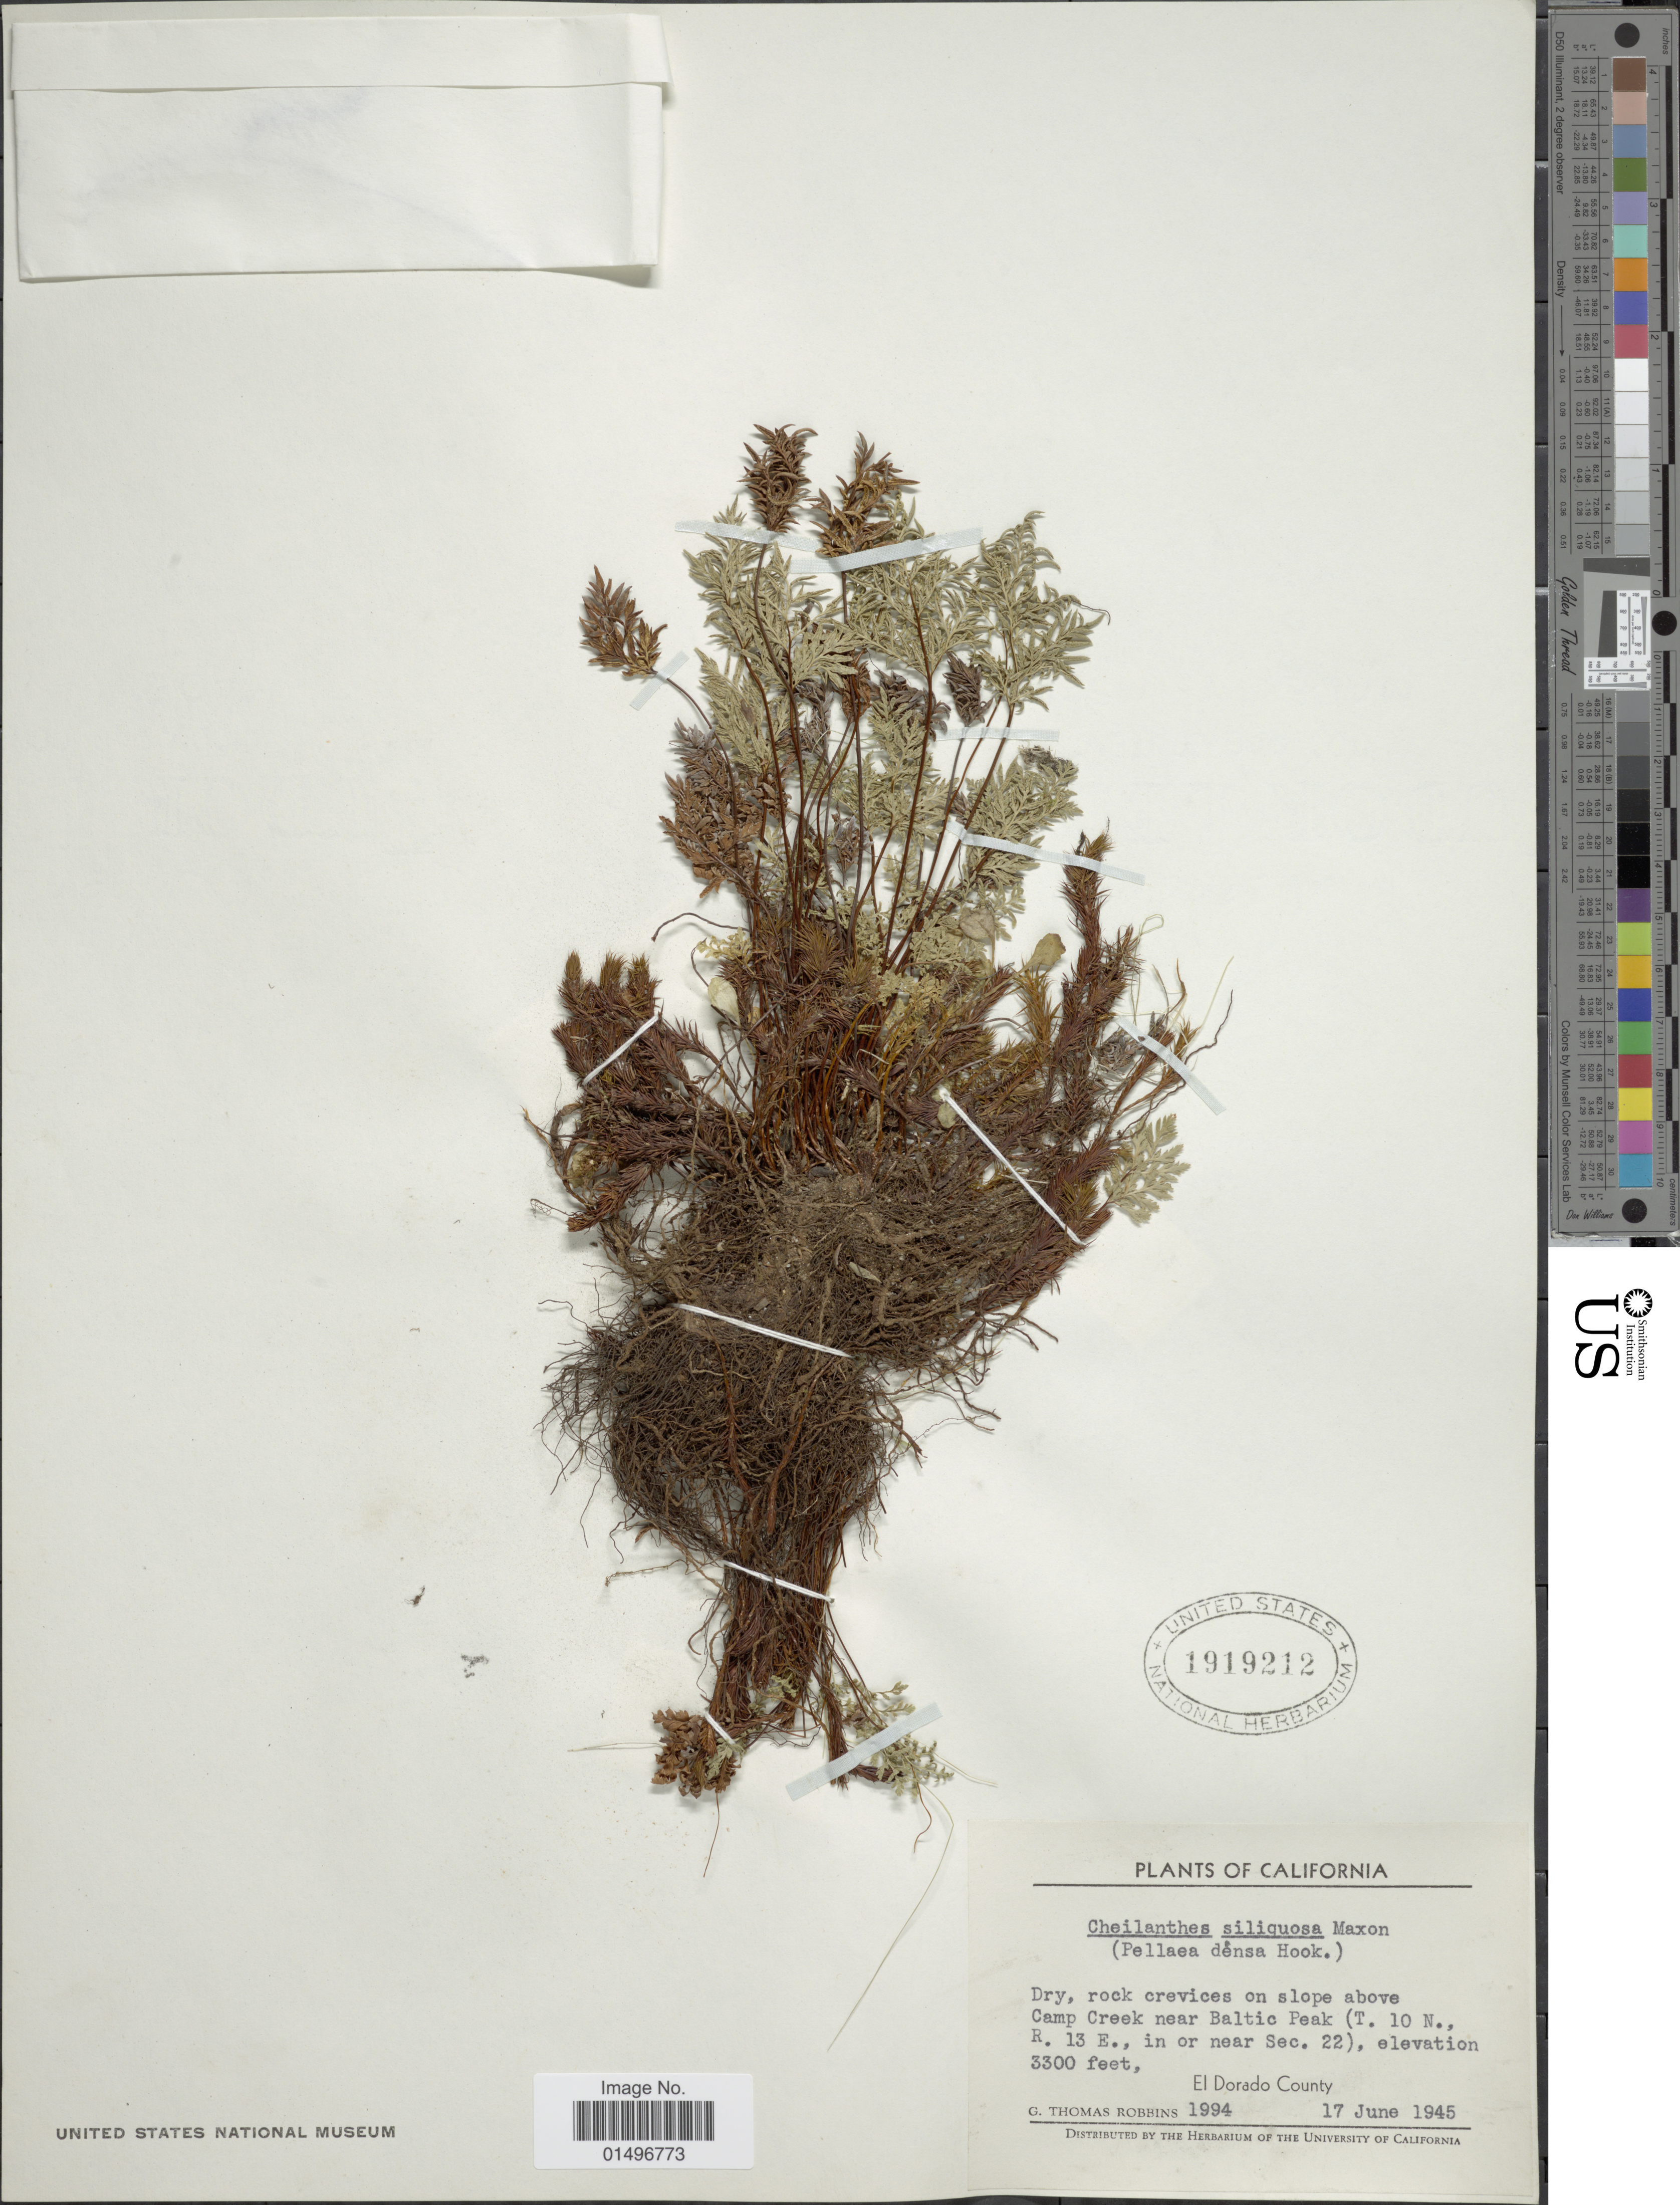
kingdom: Plantae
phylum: Tracheophyta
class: Polypodiopsida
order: Polypodiales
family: Pteridaceae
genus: Aspidotis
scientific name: Aspidotis densa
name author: (Brack.) Lellinger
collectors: G. T. Robbins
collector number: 1994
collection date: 1945-06-17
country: United States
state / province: California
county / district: El Dorado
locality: California, slope above Camp, Creek near Baltic Peak (T. 10N., R.13E., in or near Sec. 22). El Dorado County.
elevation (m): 1006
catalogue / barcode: US 1919212